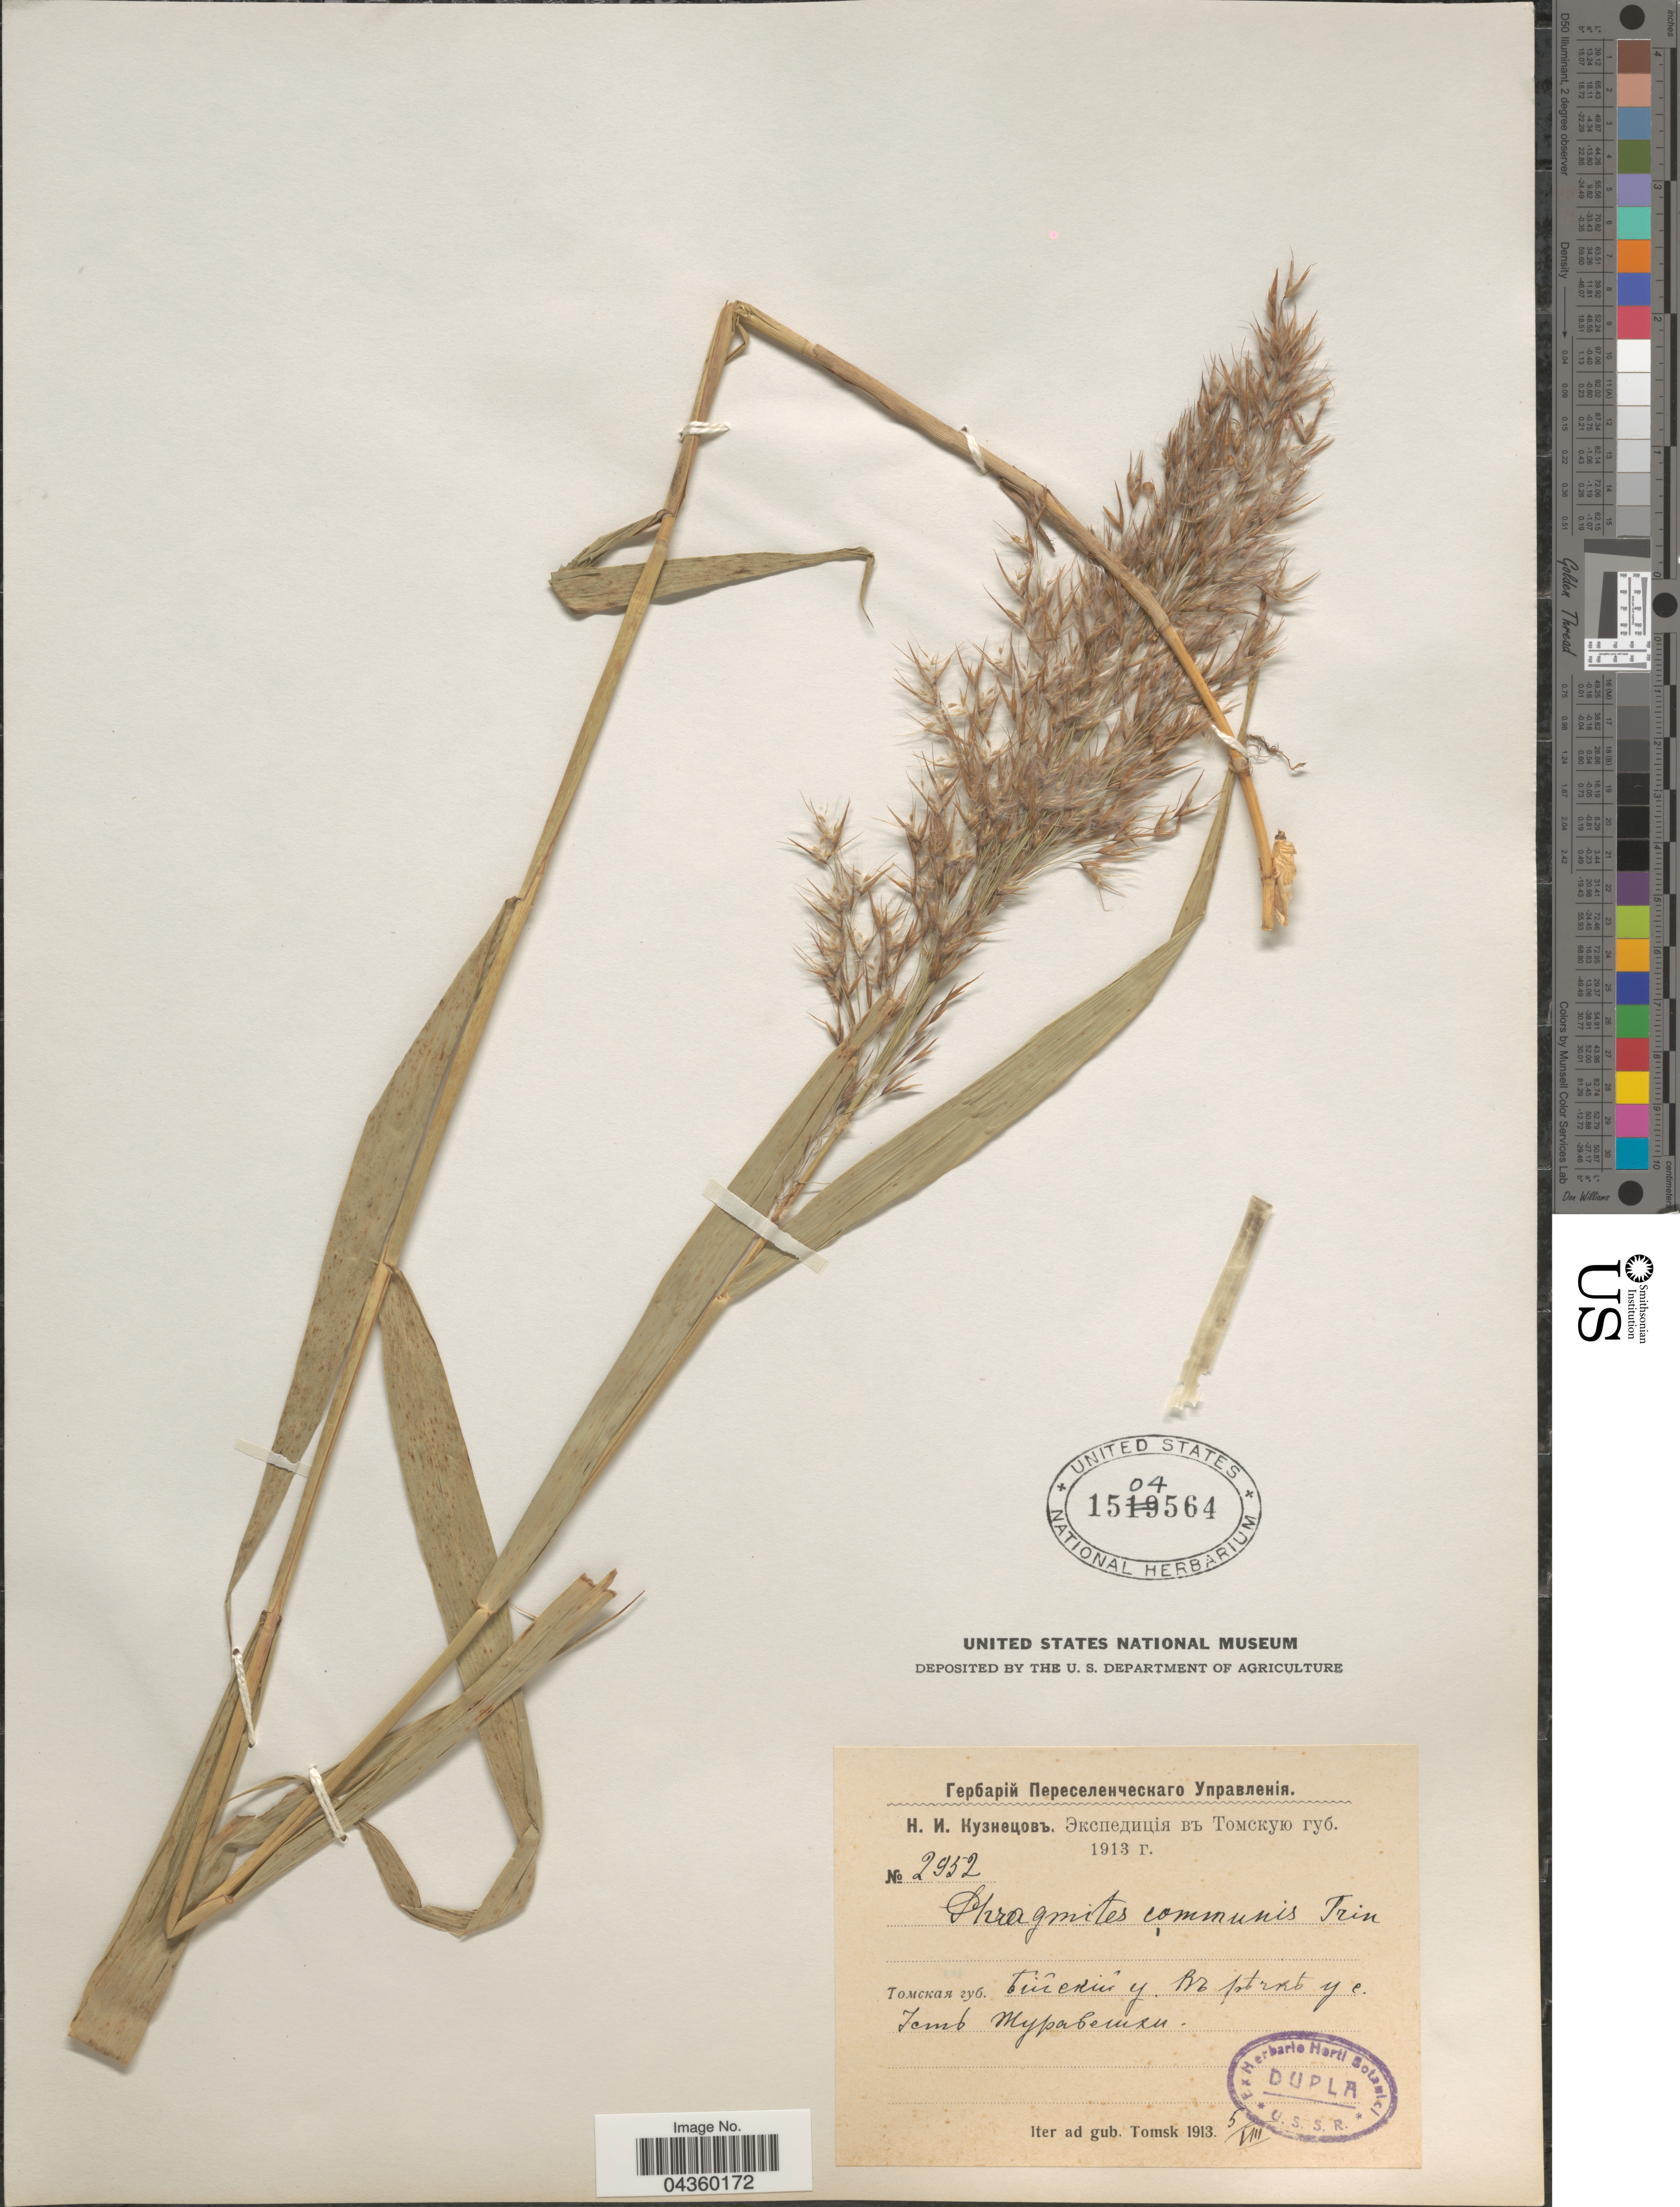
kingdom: Plantae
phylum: Tracheophyta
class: Liliopsida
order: Poales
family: Poaceae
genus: Phragmites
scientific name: Phragmites australis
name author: (Cav.) Trin. ex Steud.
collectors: N. Kuznetsov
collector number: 2952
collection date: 1913-08-05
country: Russian Federation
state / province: Altai Krai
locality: Iter ad gub. Tomsk 1913. Near Ust-Zhuravlikha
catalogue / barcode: US 1504564